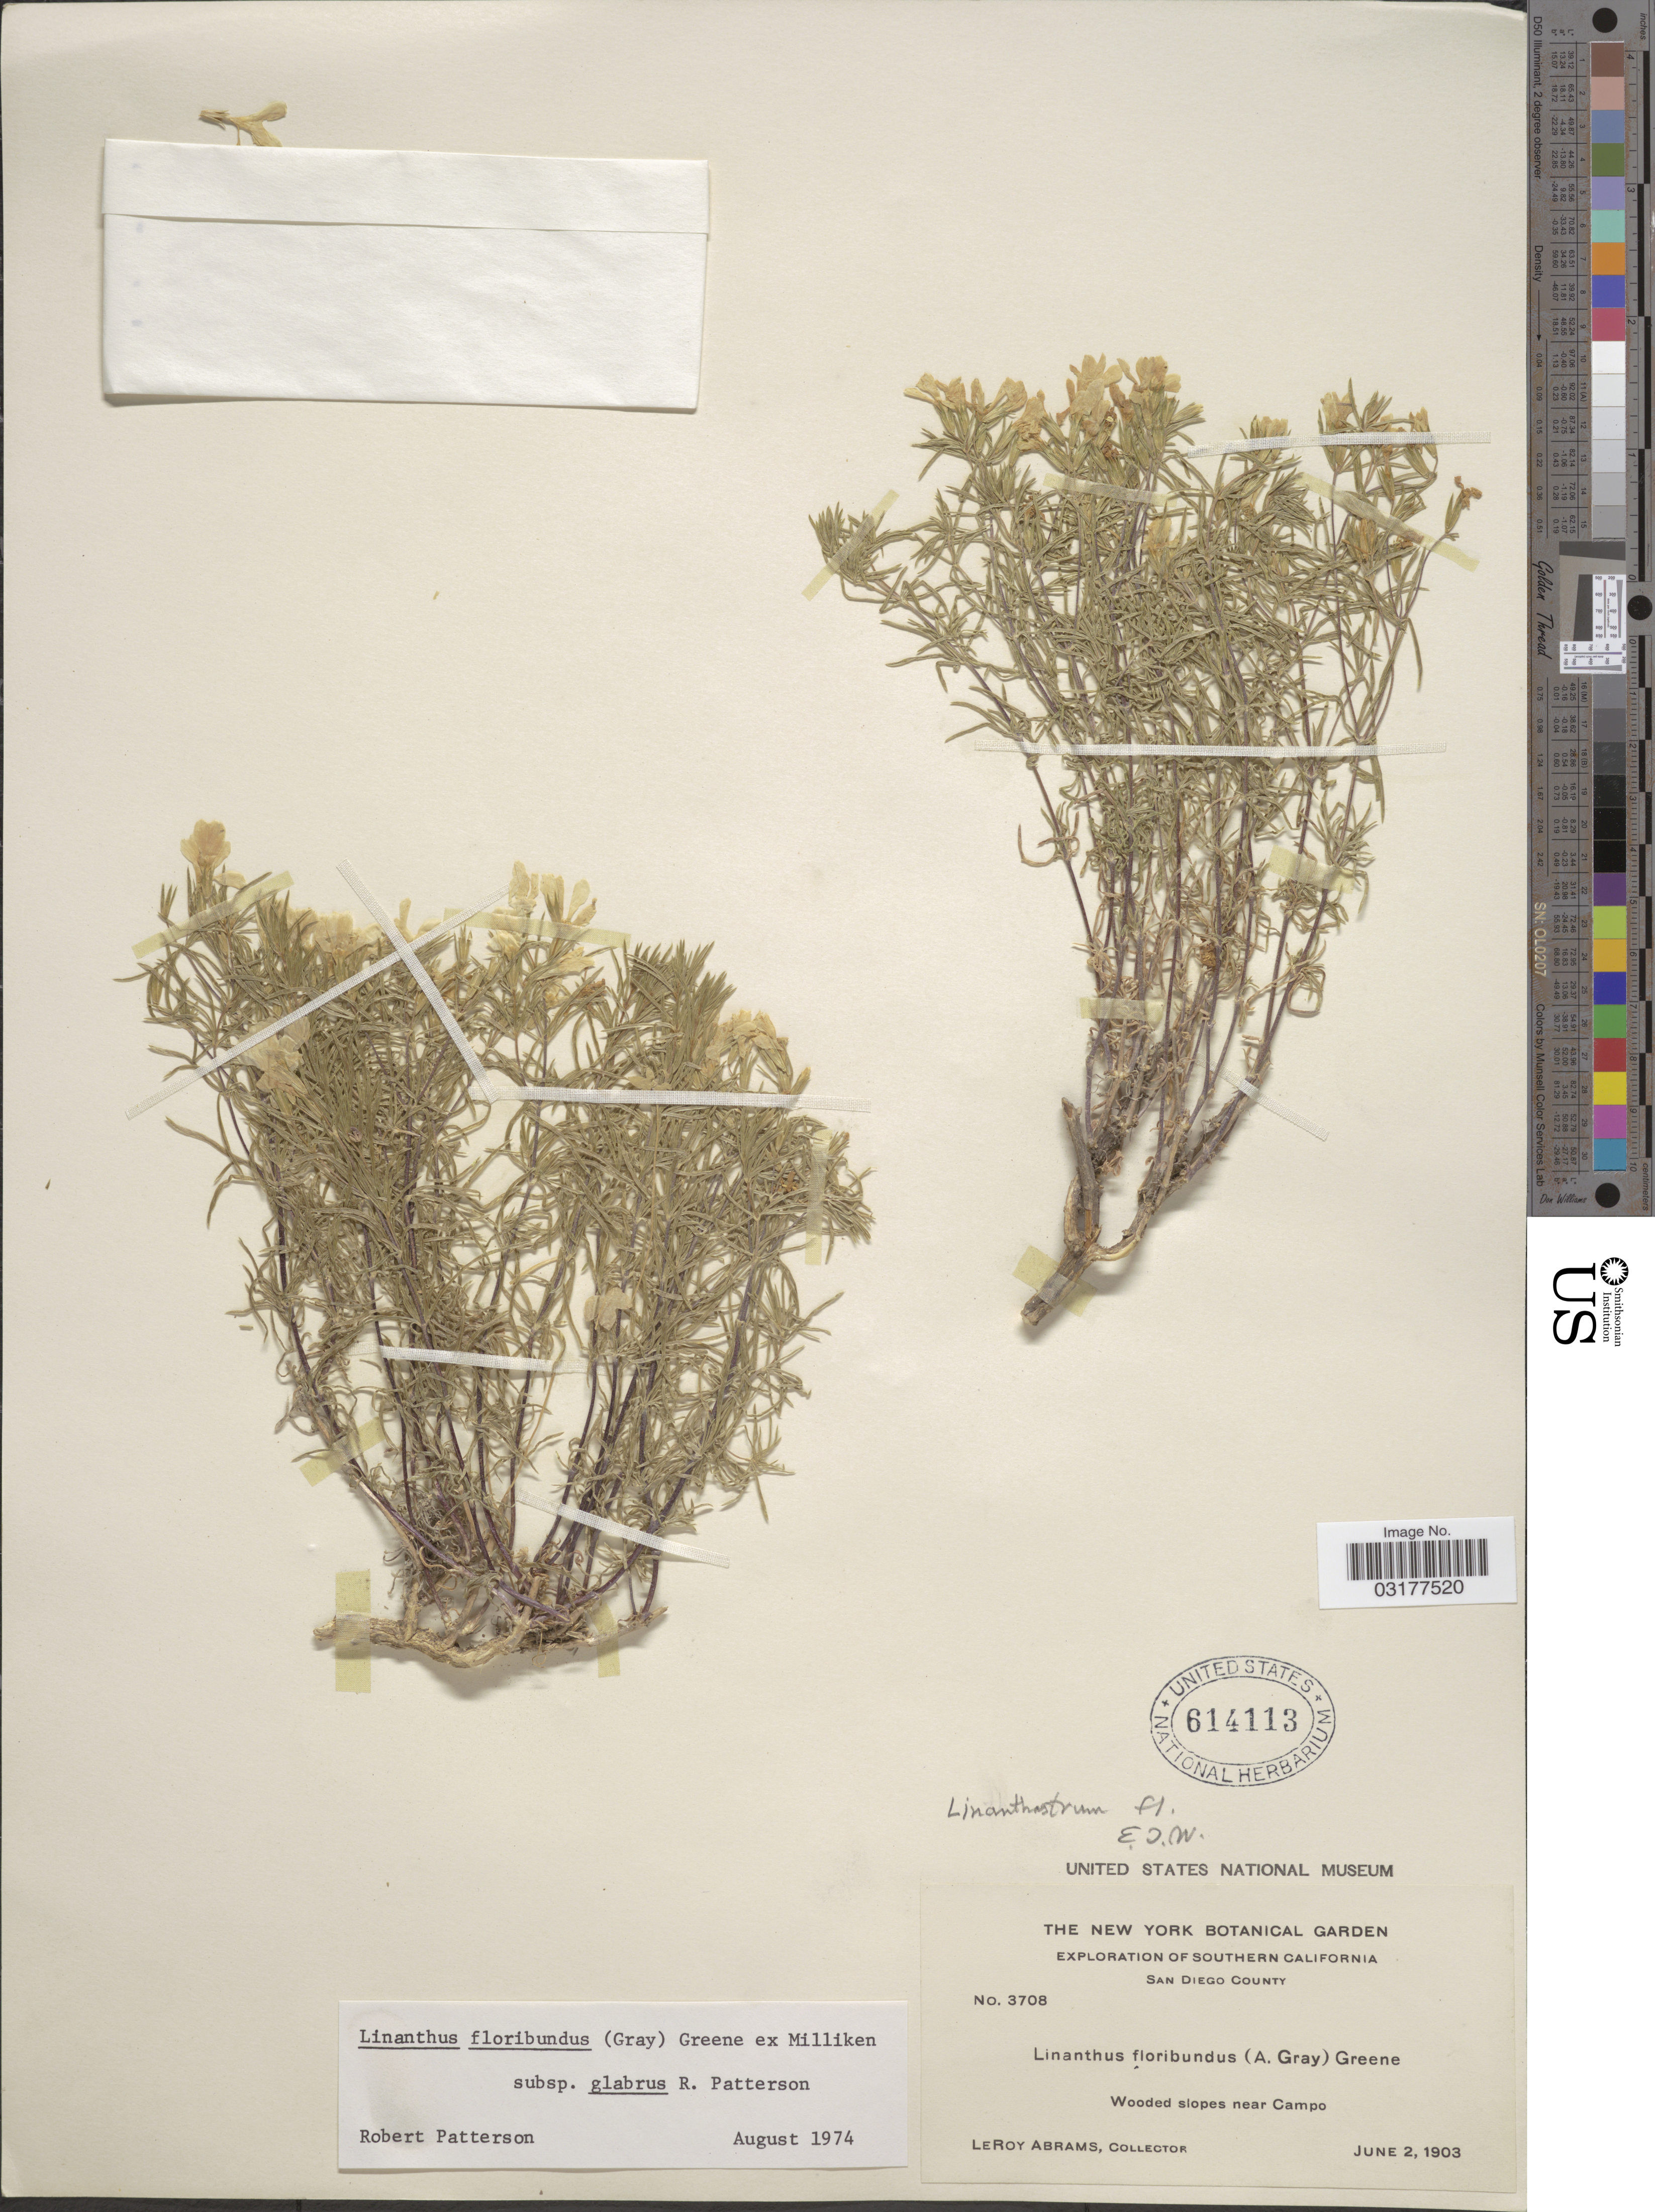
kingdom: Plantae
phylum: Tracheophyta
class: Magnoliopsida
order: Ericales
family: Polemoniaceae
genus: Leptosiphon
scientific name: Leptosiphon floribundus subsp. glaber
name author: (R. Patt.) J.M. Porter & L.A. Johnson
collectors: L. Abrams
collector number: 3708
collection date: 1903-06-02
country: United States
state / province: California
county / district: San Diego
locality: Southern California. San Diego County. Wooded slopes near Campo.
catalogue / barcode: US 614113